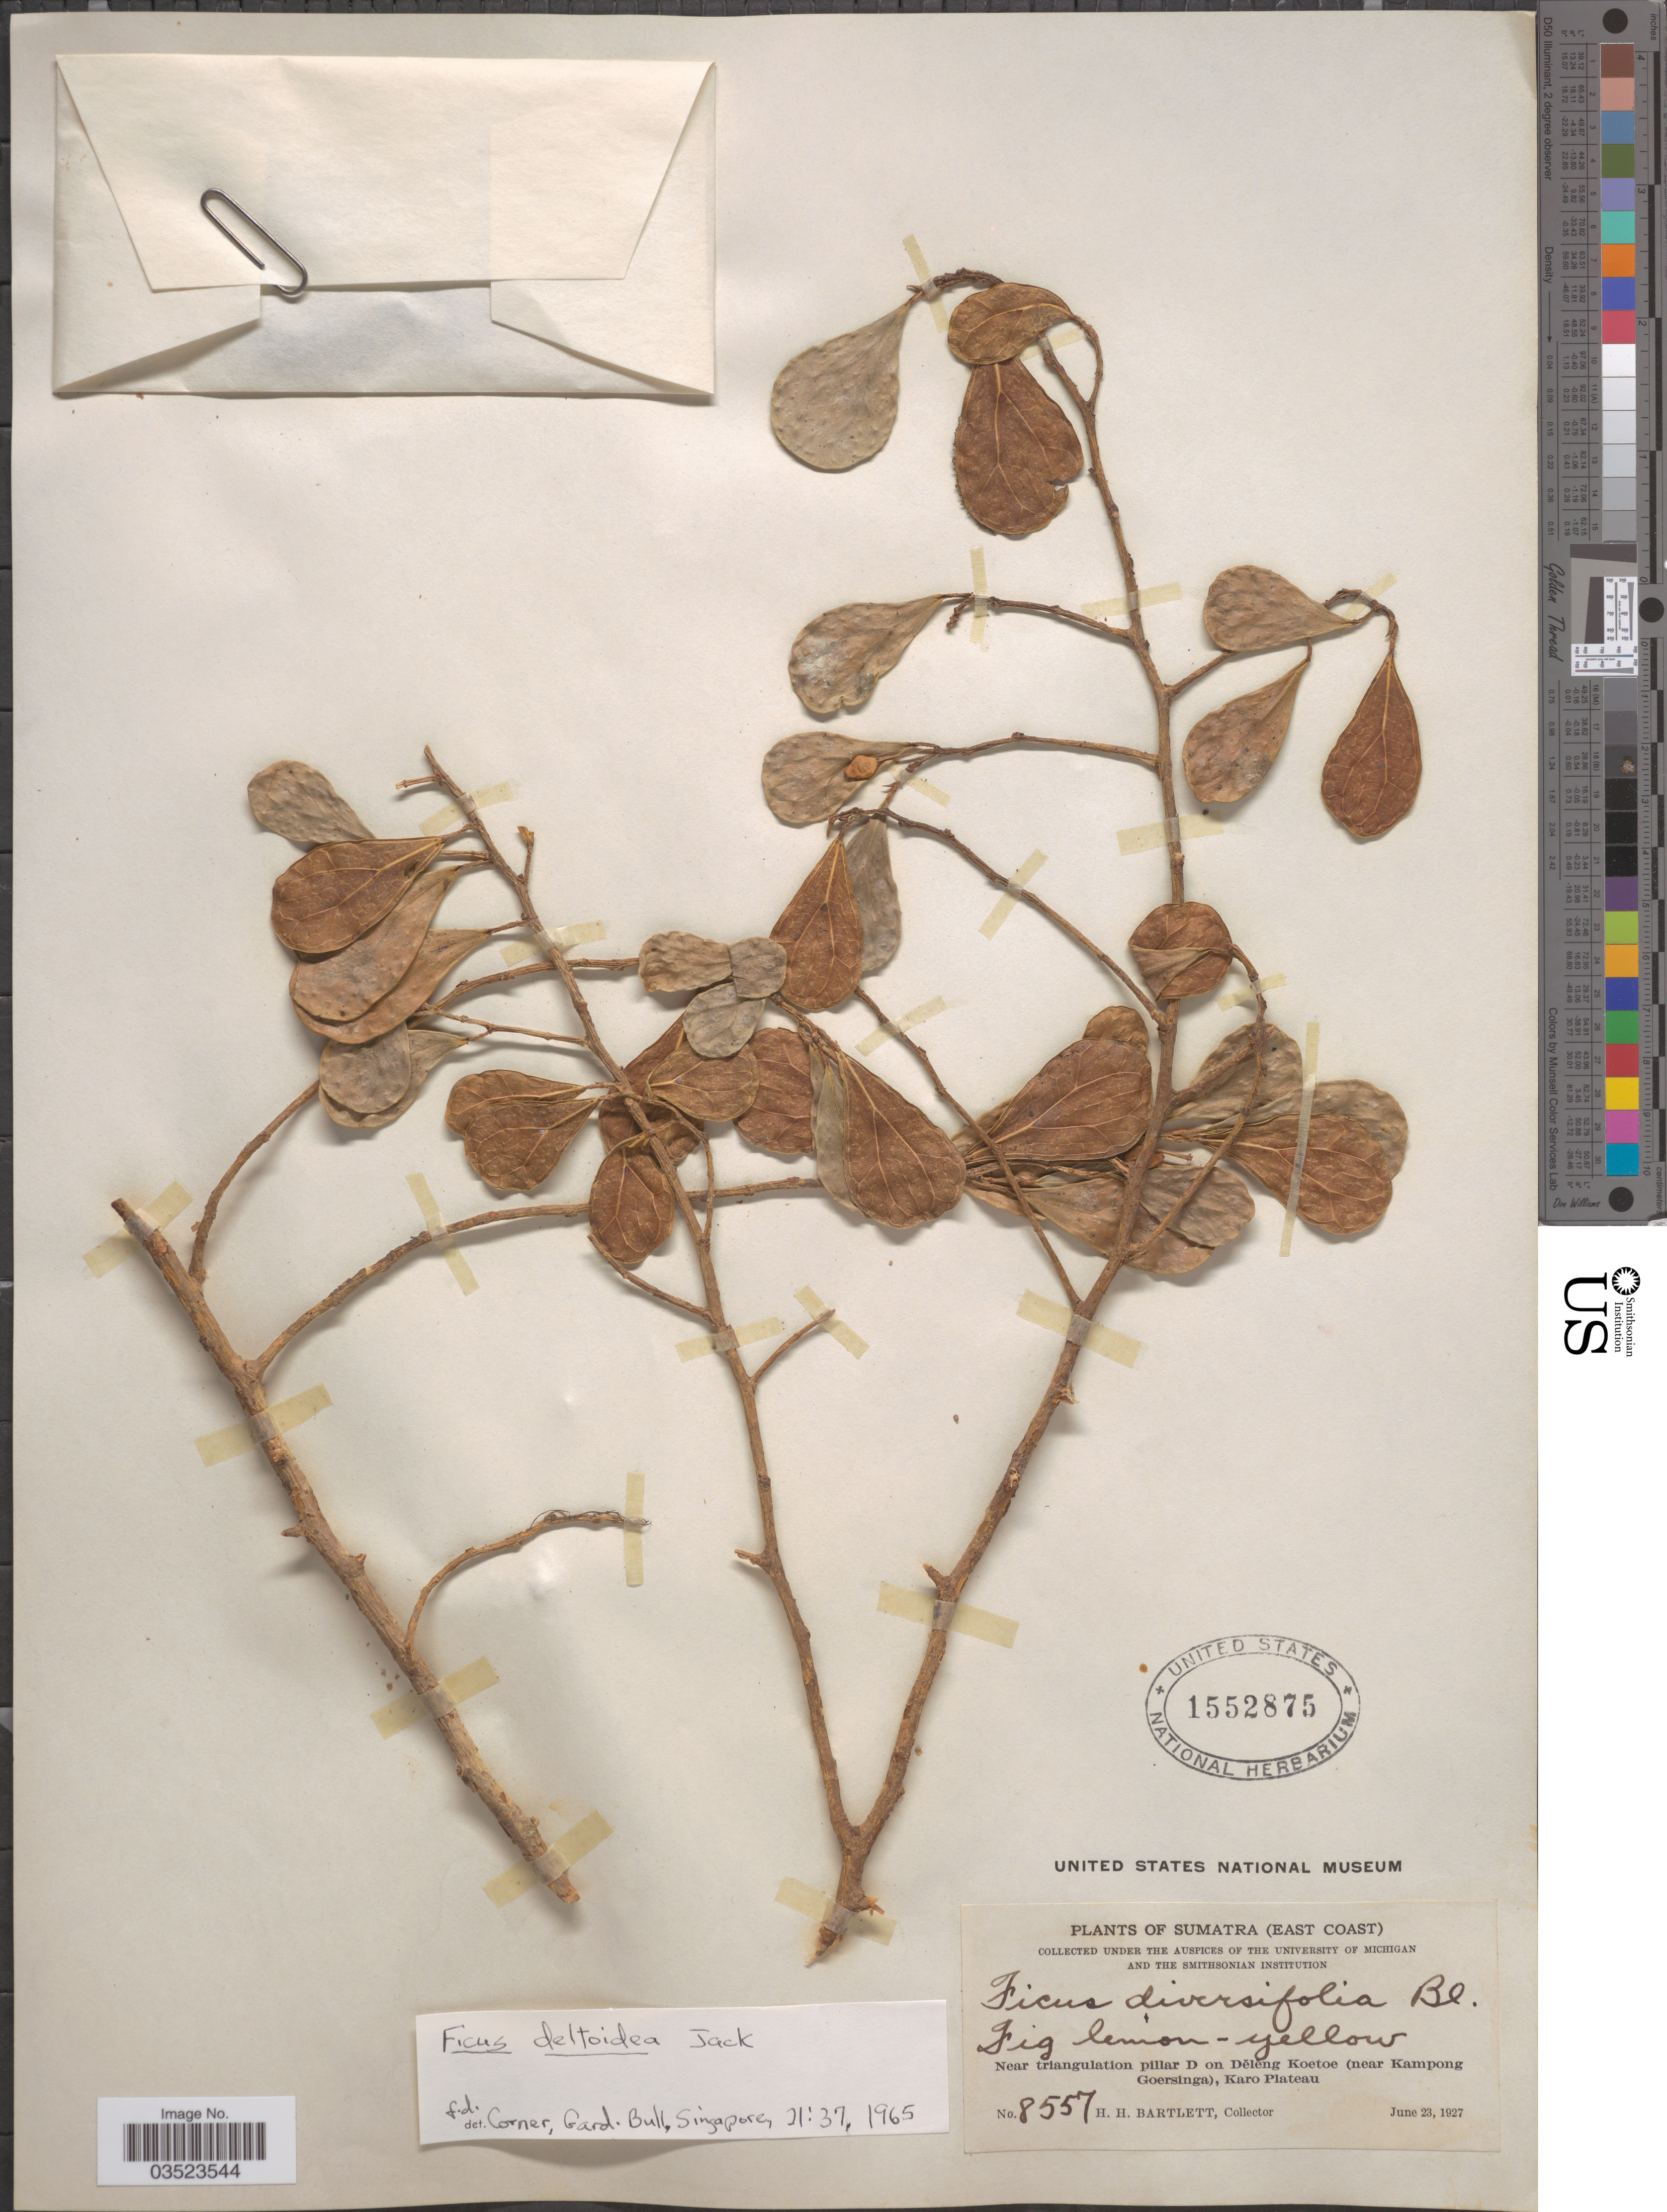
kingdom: Plantae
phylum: Tracheophyta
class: Magnoliopsida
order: Rosales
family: Moraceae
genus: Ficus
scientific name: Ficus deltoidea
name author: Jack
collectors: H. H. Bartlett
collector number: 8557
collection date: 1927-06-23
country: Indonesia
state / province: Sumatra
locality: Sumatra (East Coast). Near triangulation pillar D on Dĕlĕng Koetoe (near Kampong Goersinga), Karo Plateau.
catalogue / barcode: US 1552875